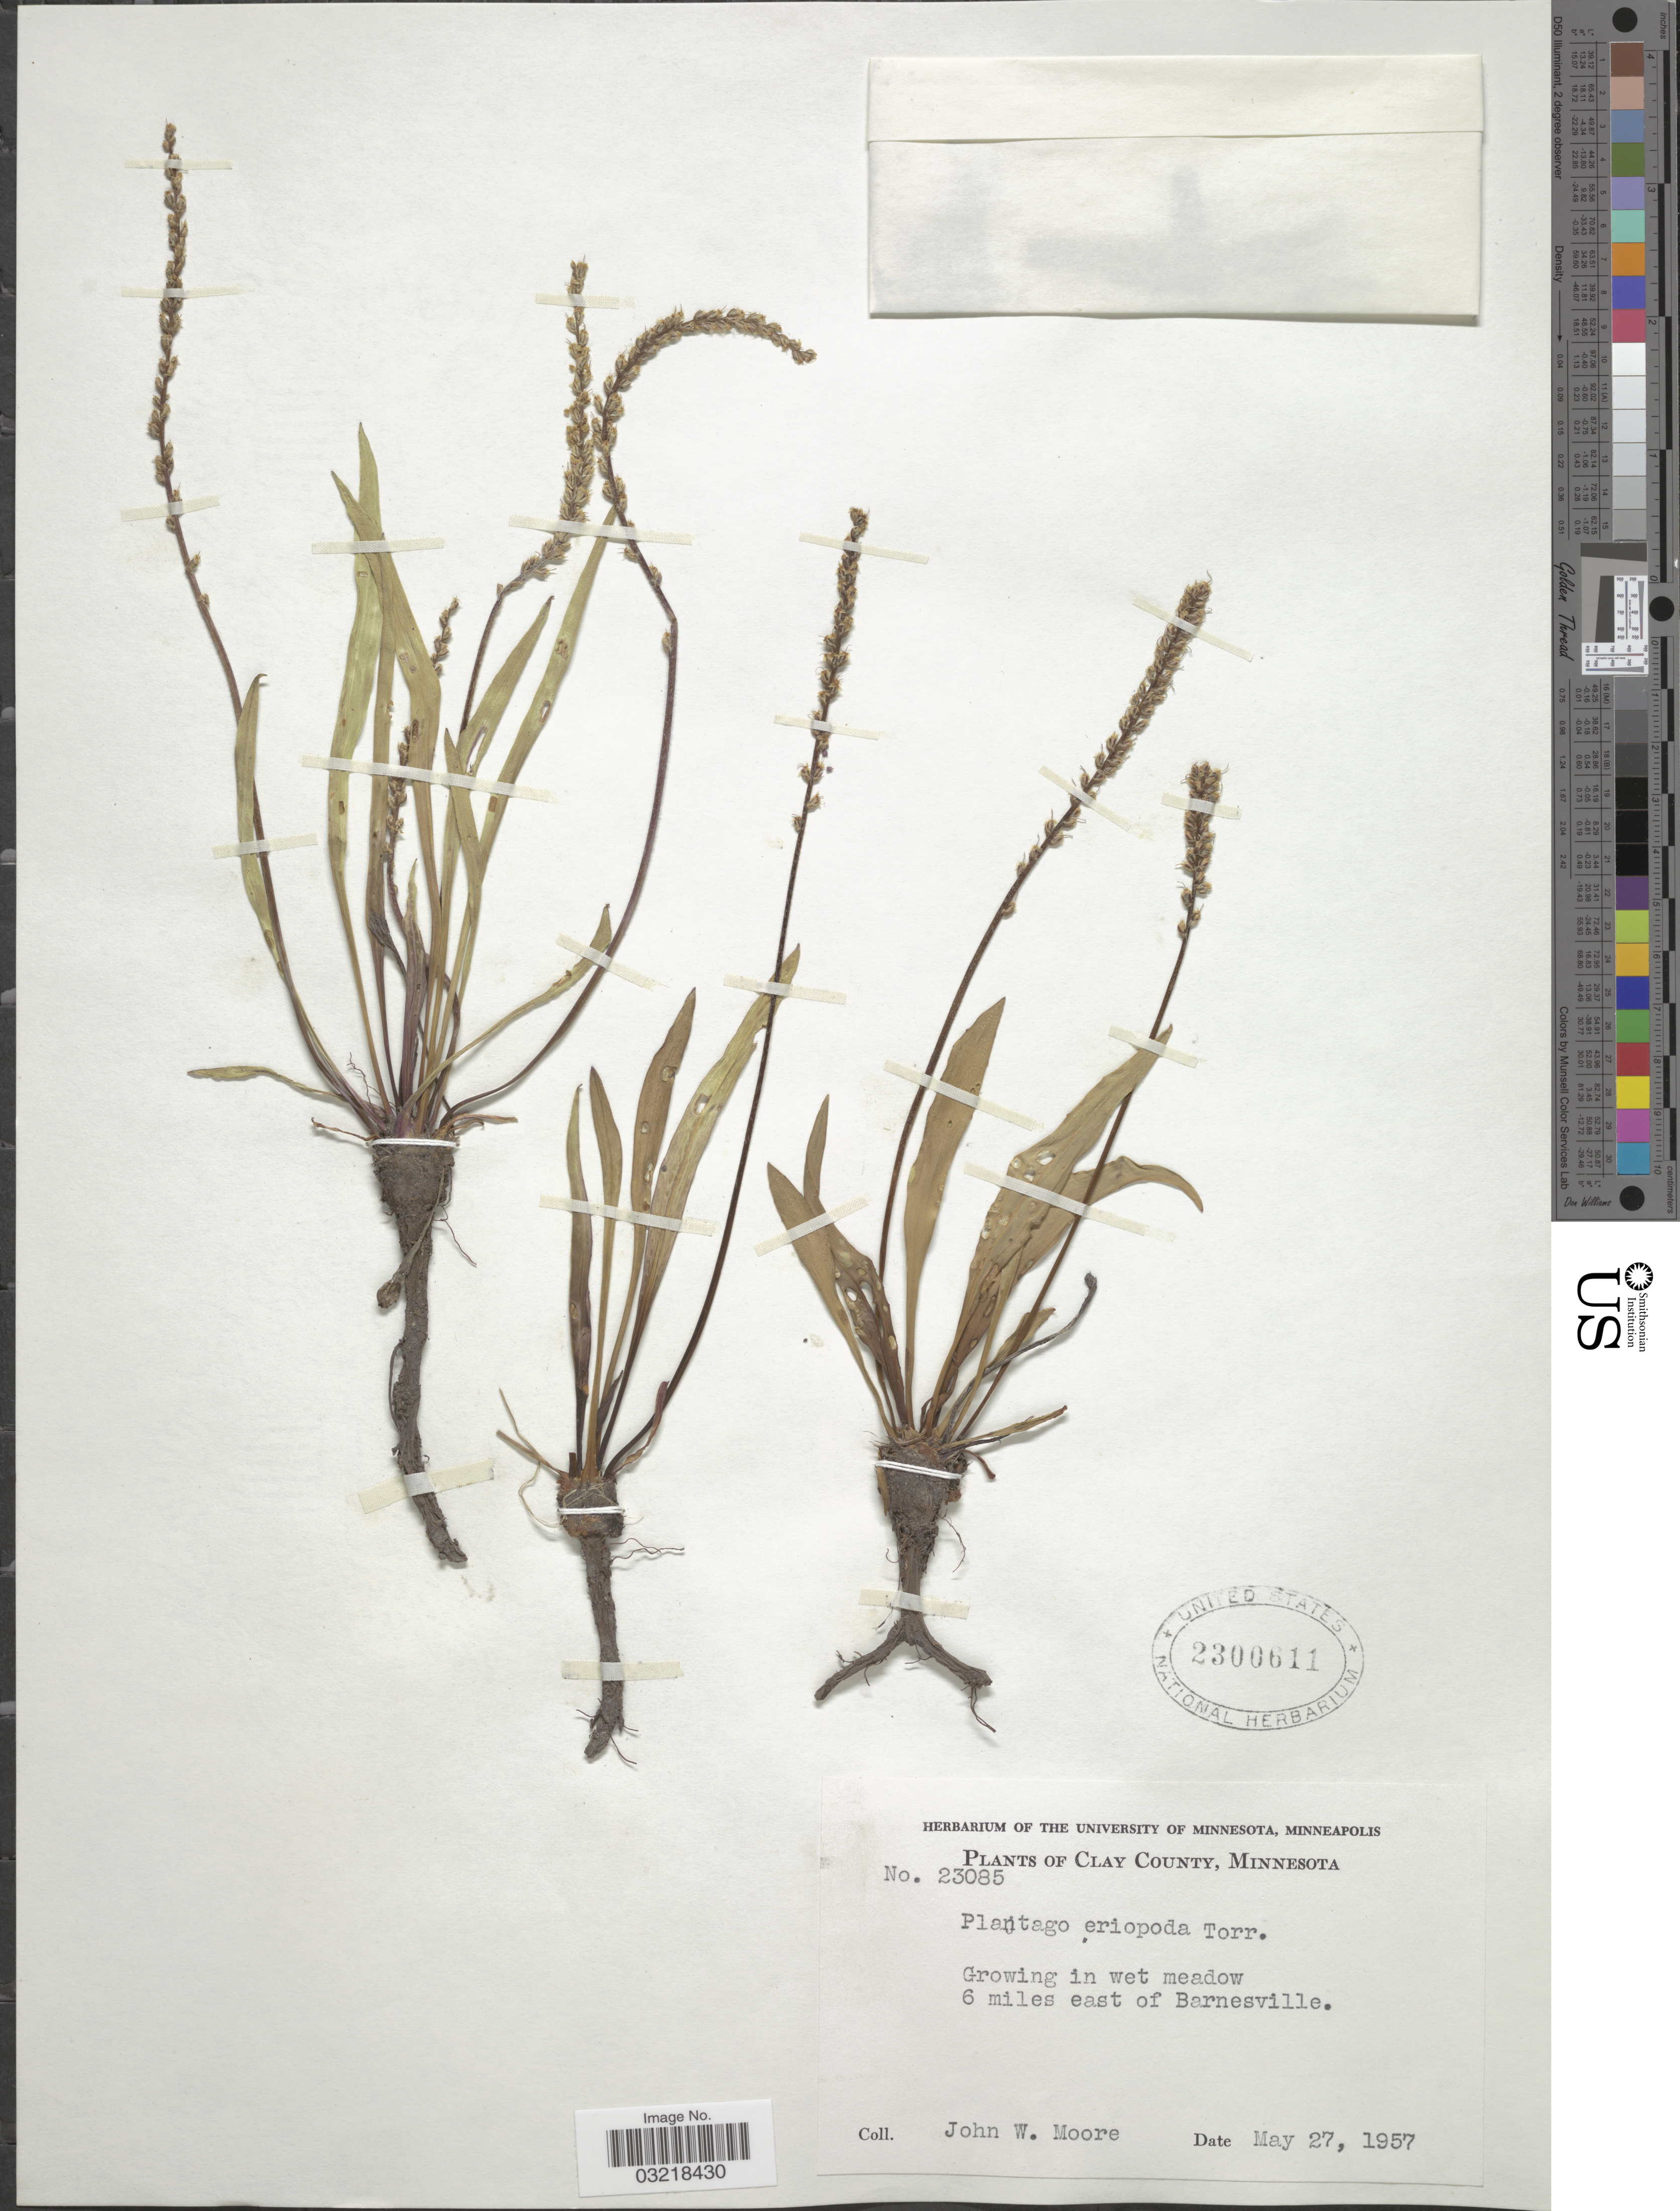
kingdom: Plantae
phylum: Tracheophyta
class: Magnoliopsida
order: Lamiales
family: Plantaginaceae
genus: Plantago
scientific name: Plantago eriopoda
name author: Torr.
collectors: J. Moore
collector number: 23085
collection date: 1957-05-27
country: United States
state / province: Minnesota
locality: Clay County. Growing in wet meadow 6 miles east of Barnesville.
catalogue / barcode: US 2300611